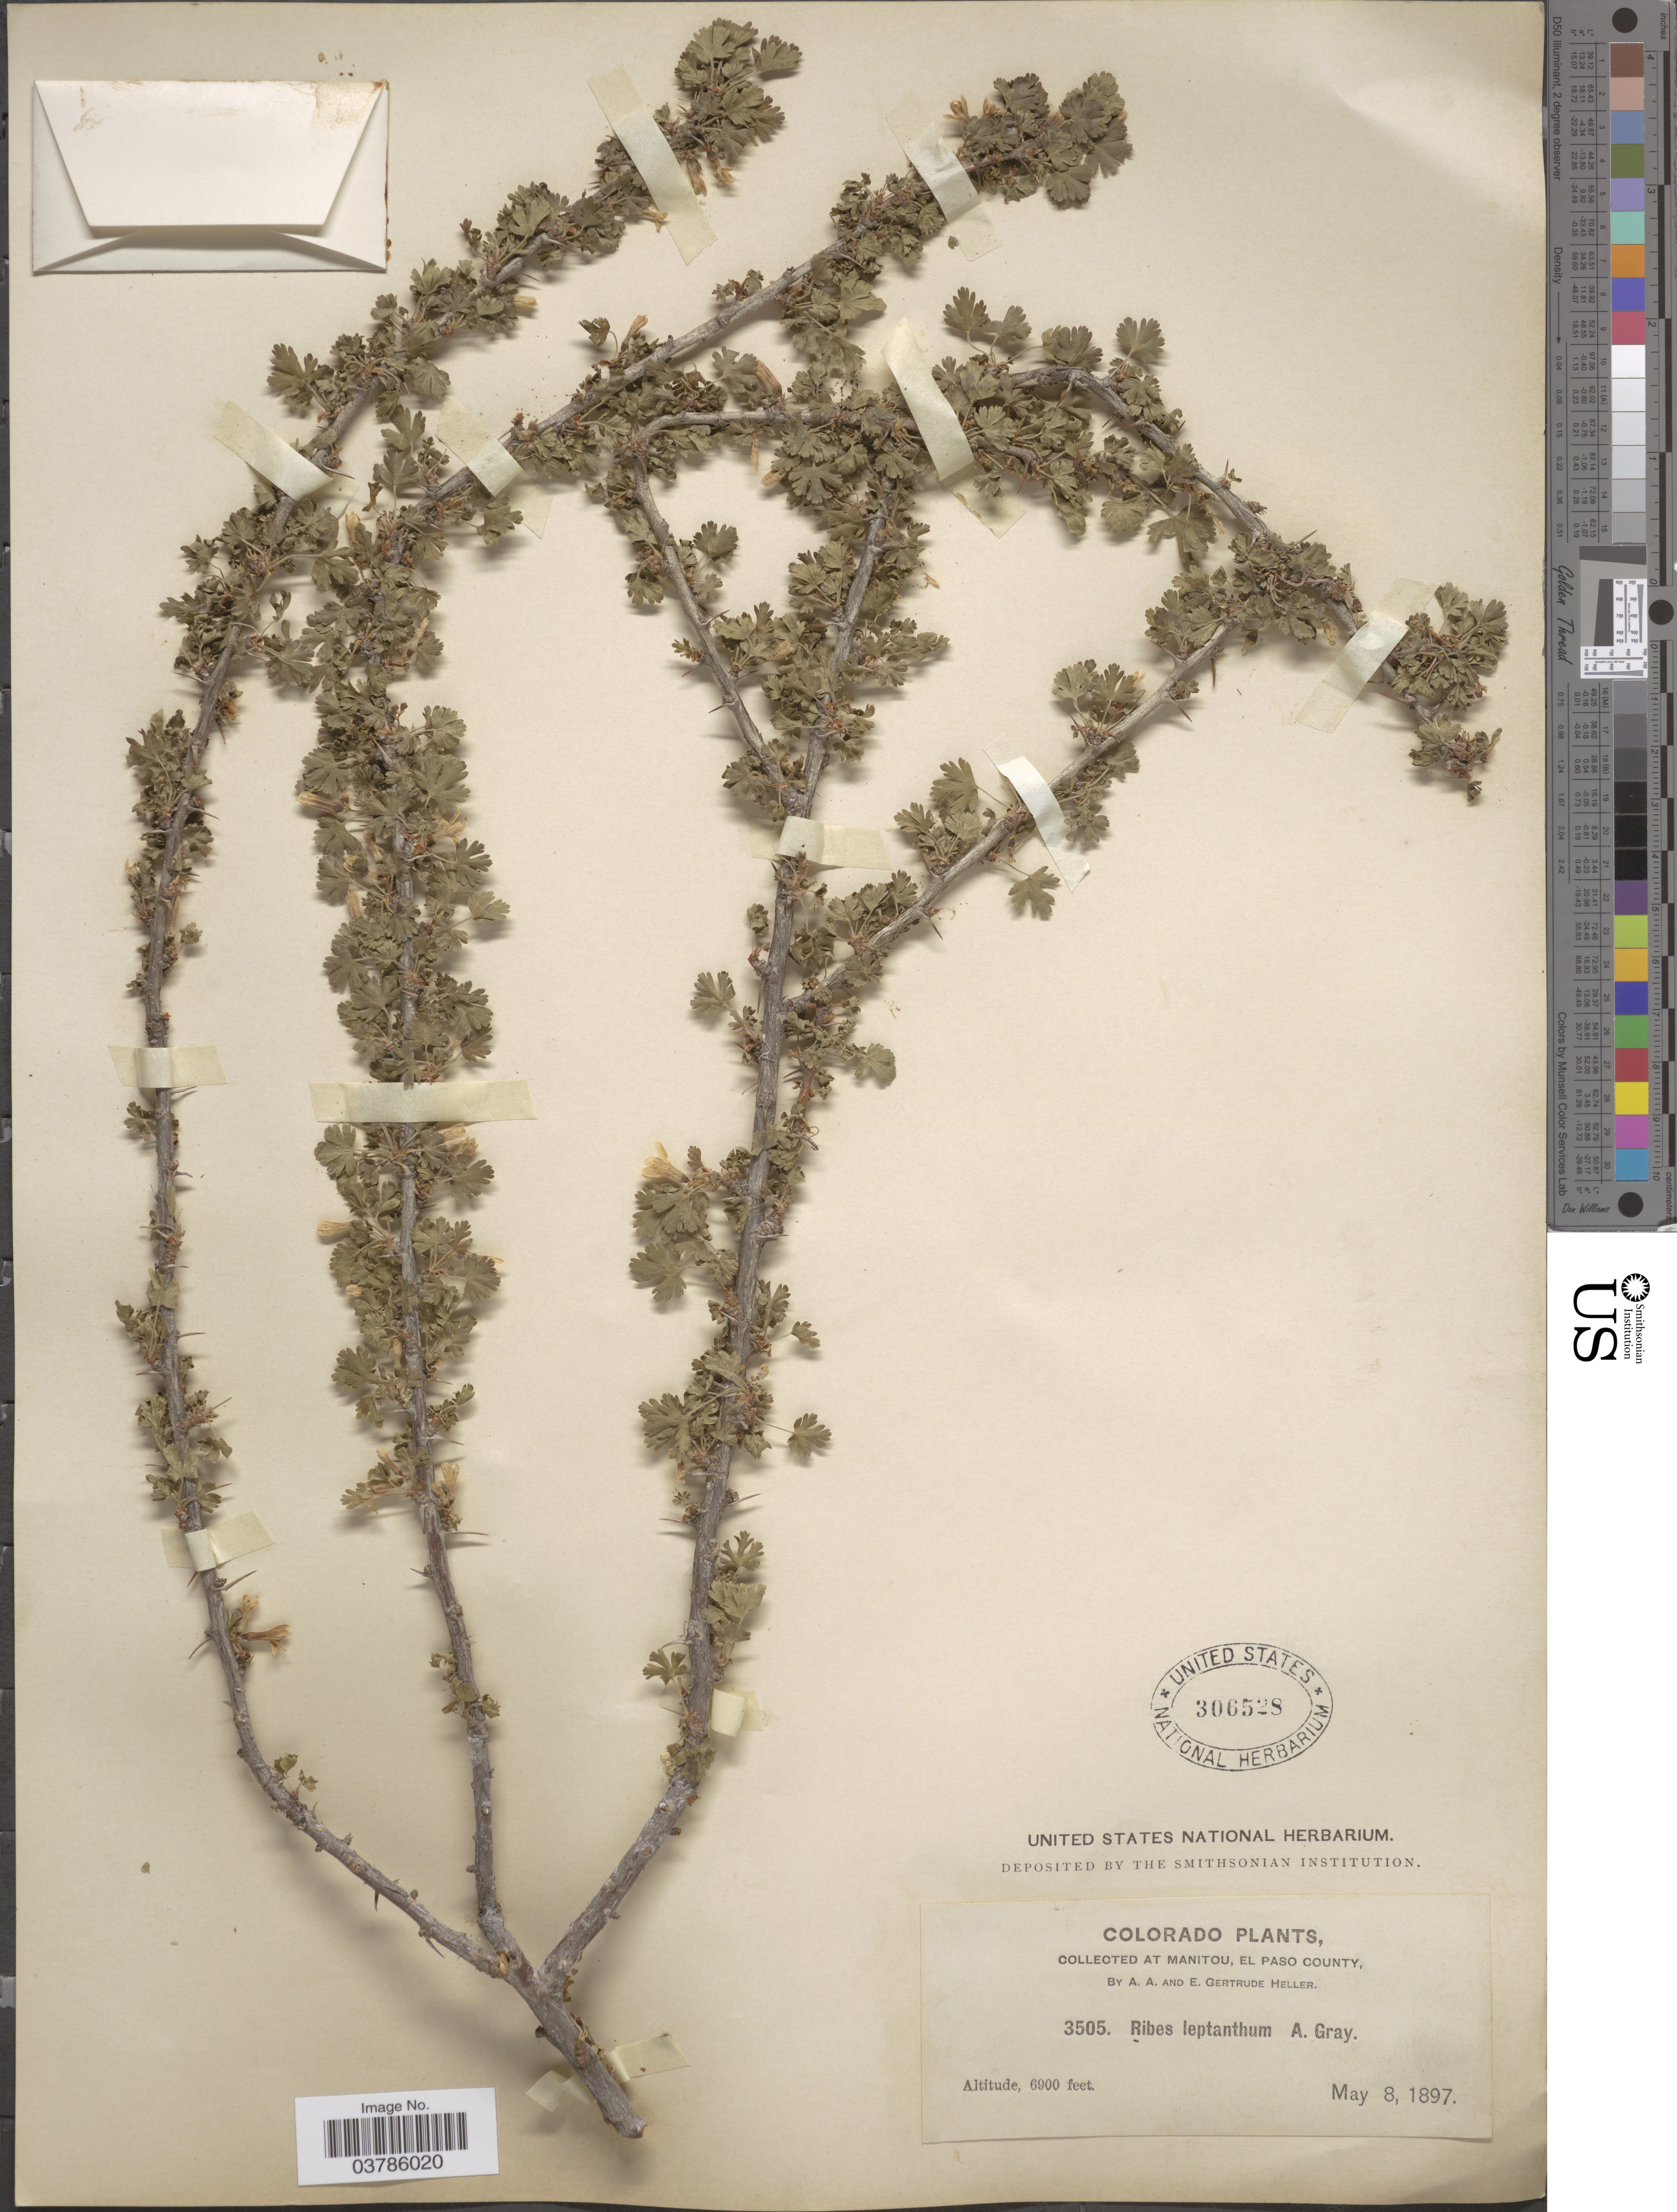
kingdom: Plantae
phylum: Tracheophyta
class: Magnoliopsida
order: Saxifragales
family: Grossulariaceae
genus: Ribes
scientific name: Ribes leptanthum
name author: A. Gray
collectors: A. A. Heller & E. G. Heller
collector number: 3505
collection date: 1897-05-08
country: United States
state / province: Colorado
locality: At Manitou, El Paso County.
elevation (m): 2103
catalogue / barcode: US 306528